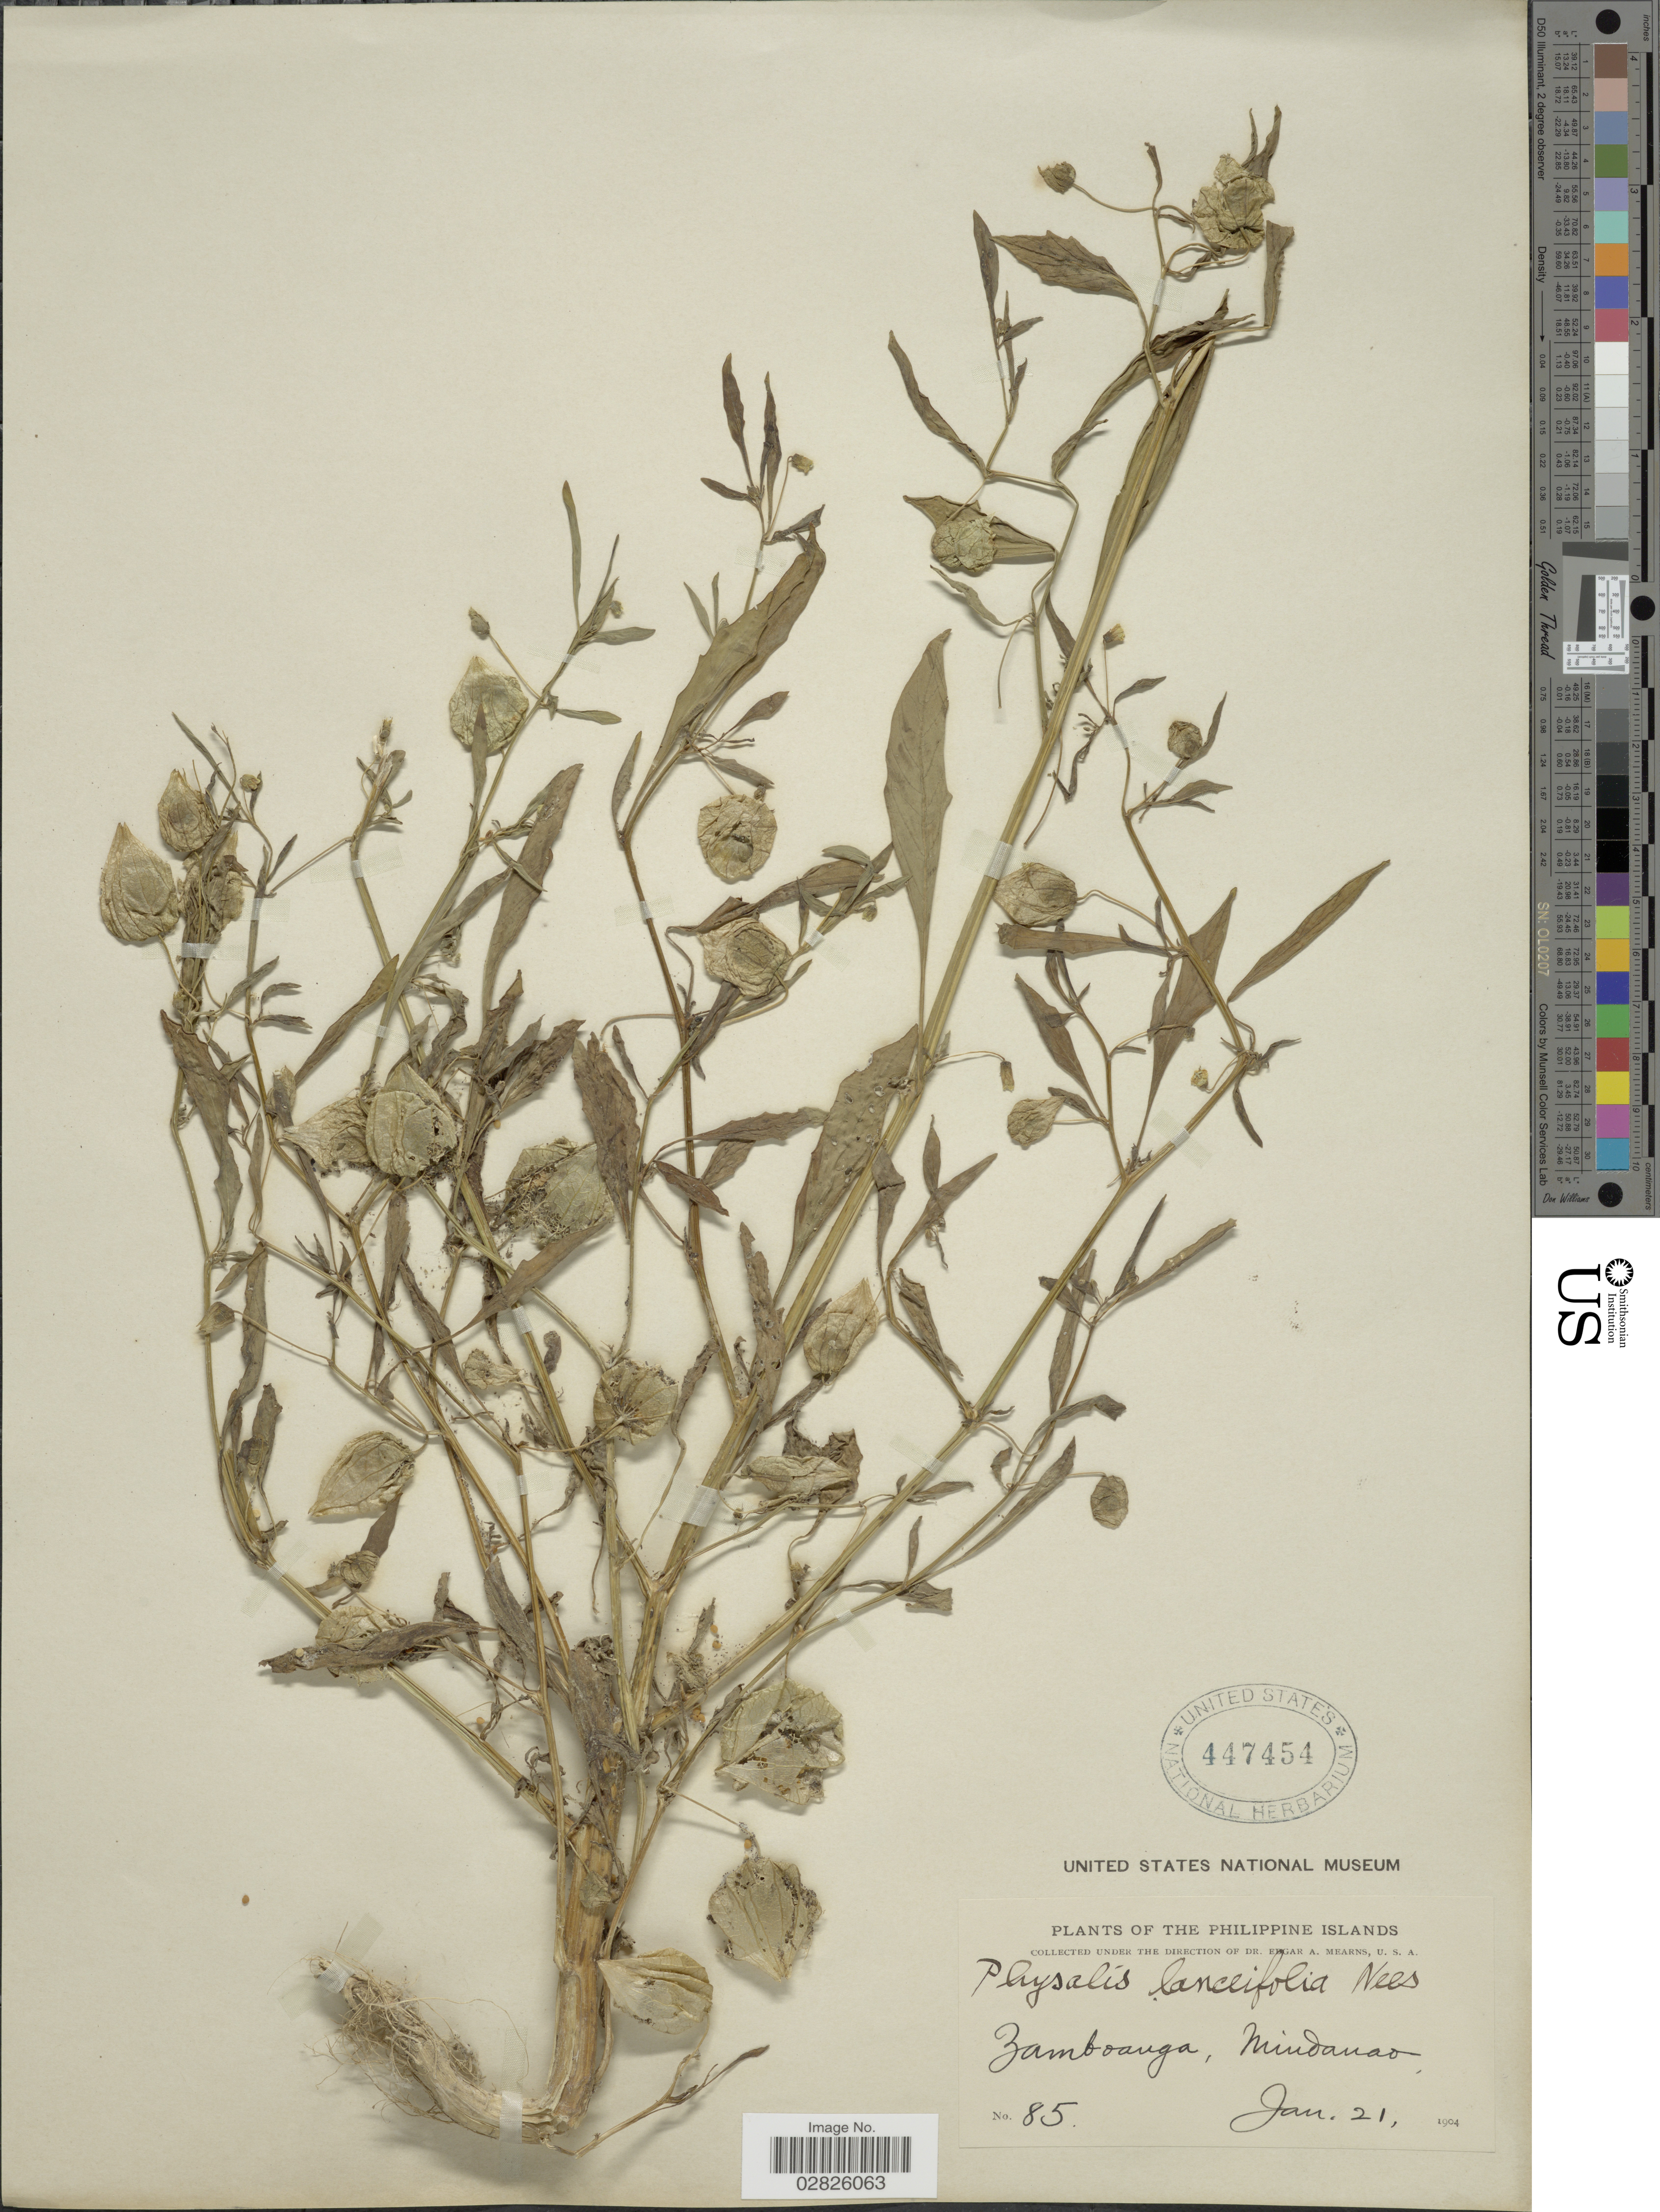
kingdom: Plantae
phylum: Tracheophyta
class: Magnoliopsida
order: Solanales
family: Solanaceae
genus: Physalis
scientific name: Physalis lanceifolia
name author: Nees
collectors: E. A. Mearns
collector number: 85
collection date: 1904-01-21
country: Philippines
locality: Zamboanga, Mindanao.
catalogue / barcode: US 447454